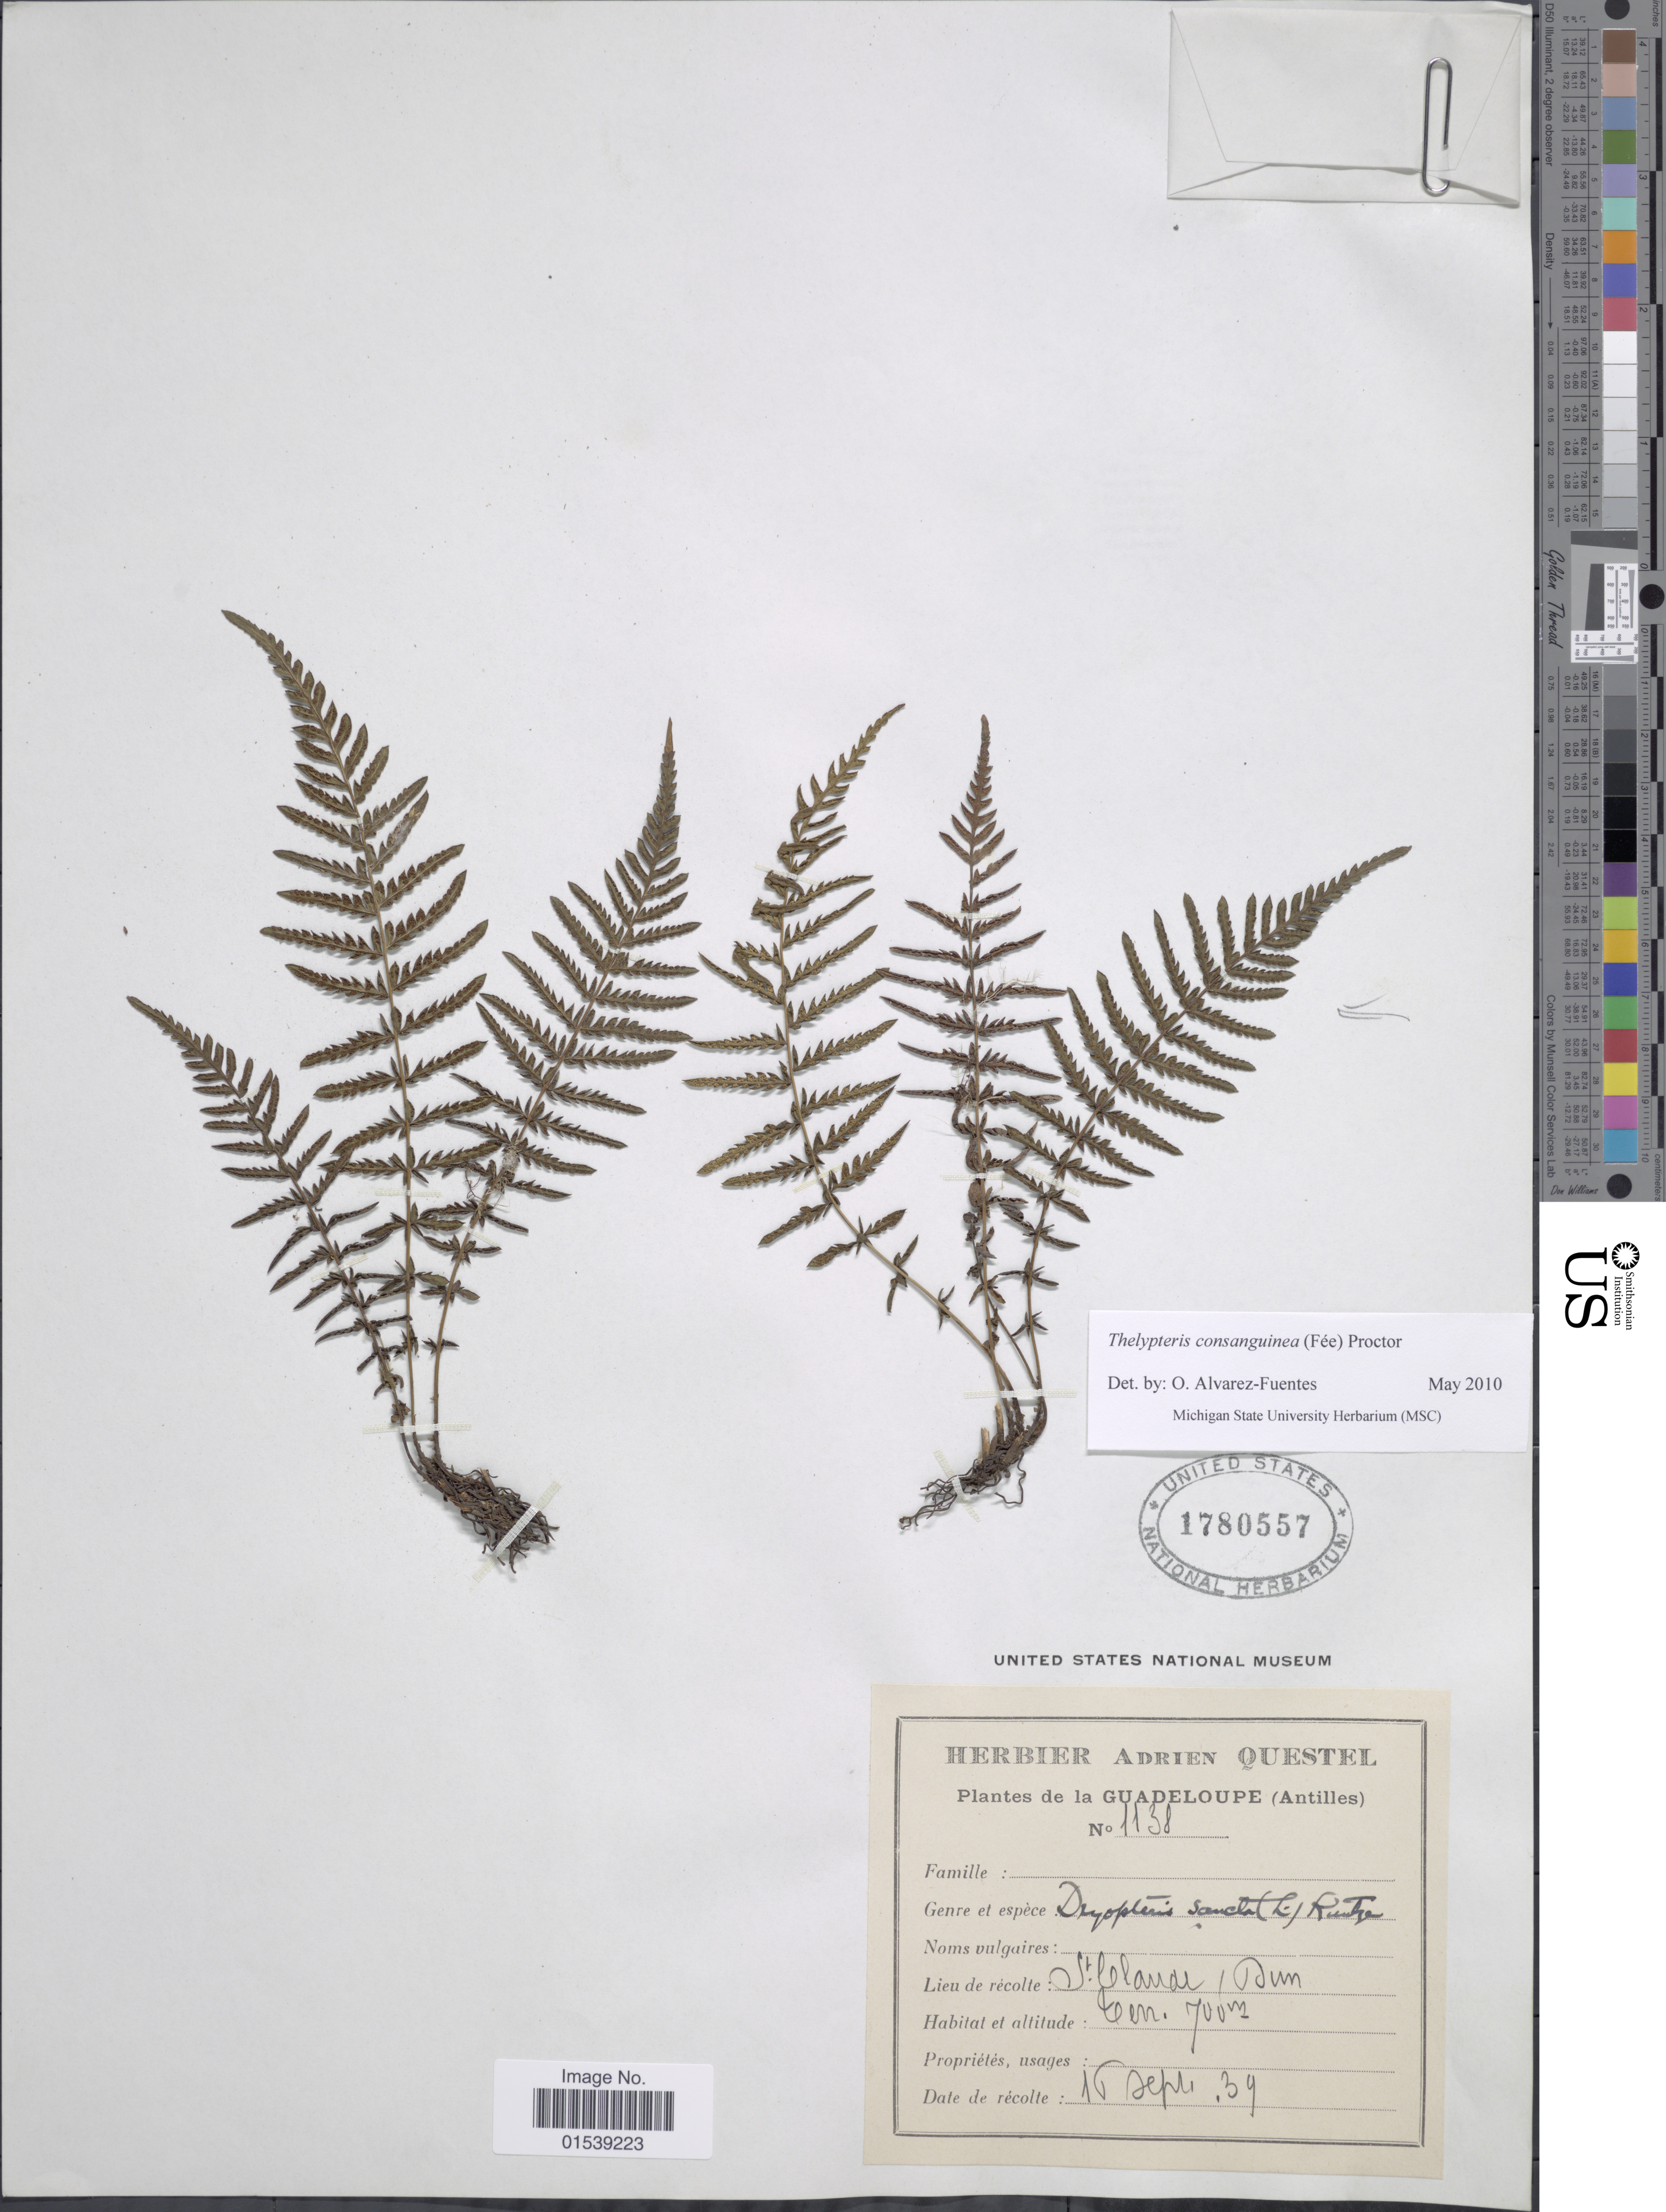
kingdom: Plantae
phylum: Tracheophyta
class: Polypodiopsida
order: Polypodiales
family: Thelypteridaceae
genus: Amauropelta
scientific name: Amauropelta consanguinea (Fée) comb. nov., ined. 2015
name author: (Fée)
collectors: ex herb. A. Questal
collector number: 1138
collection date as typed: Transcribed d/m/y: 16/9/39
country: Guadeloupe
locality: Antilles, St. Claude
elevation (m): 700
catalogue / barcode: US 1780557